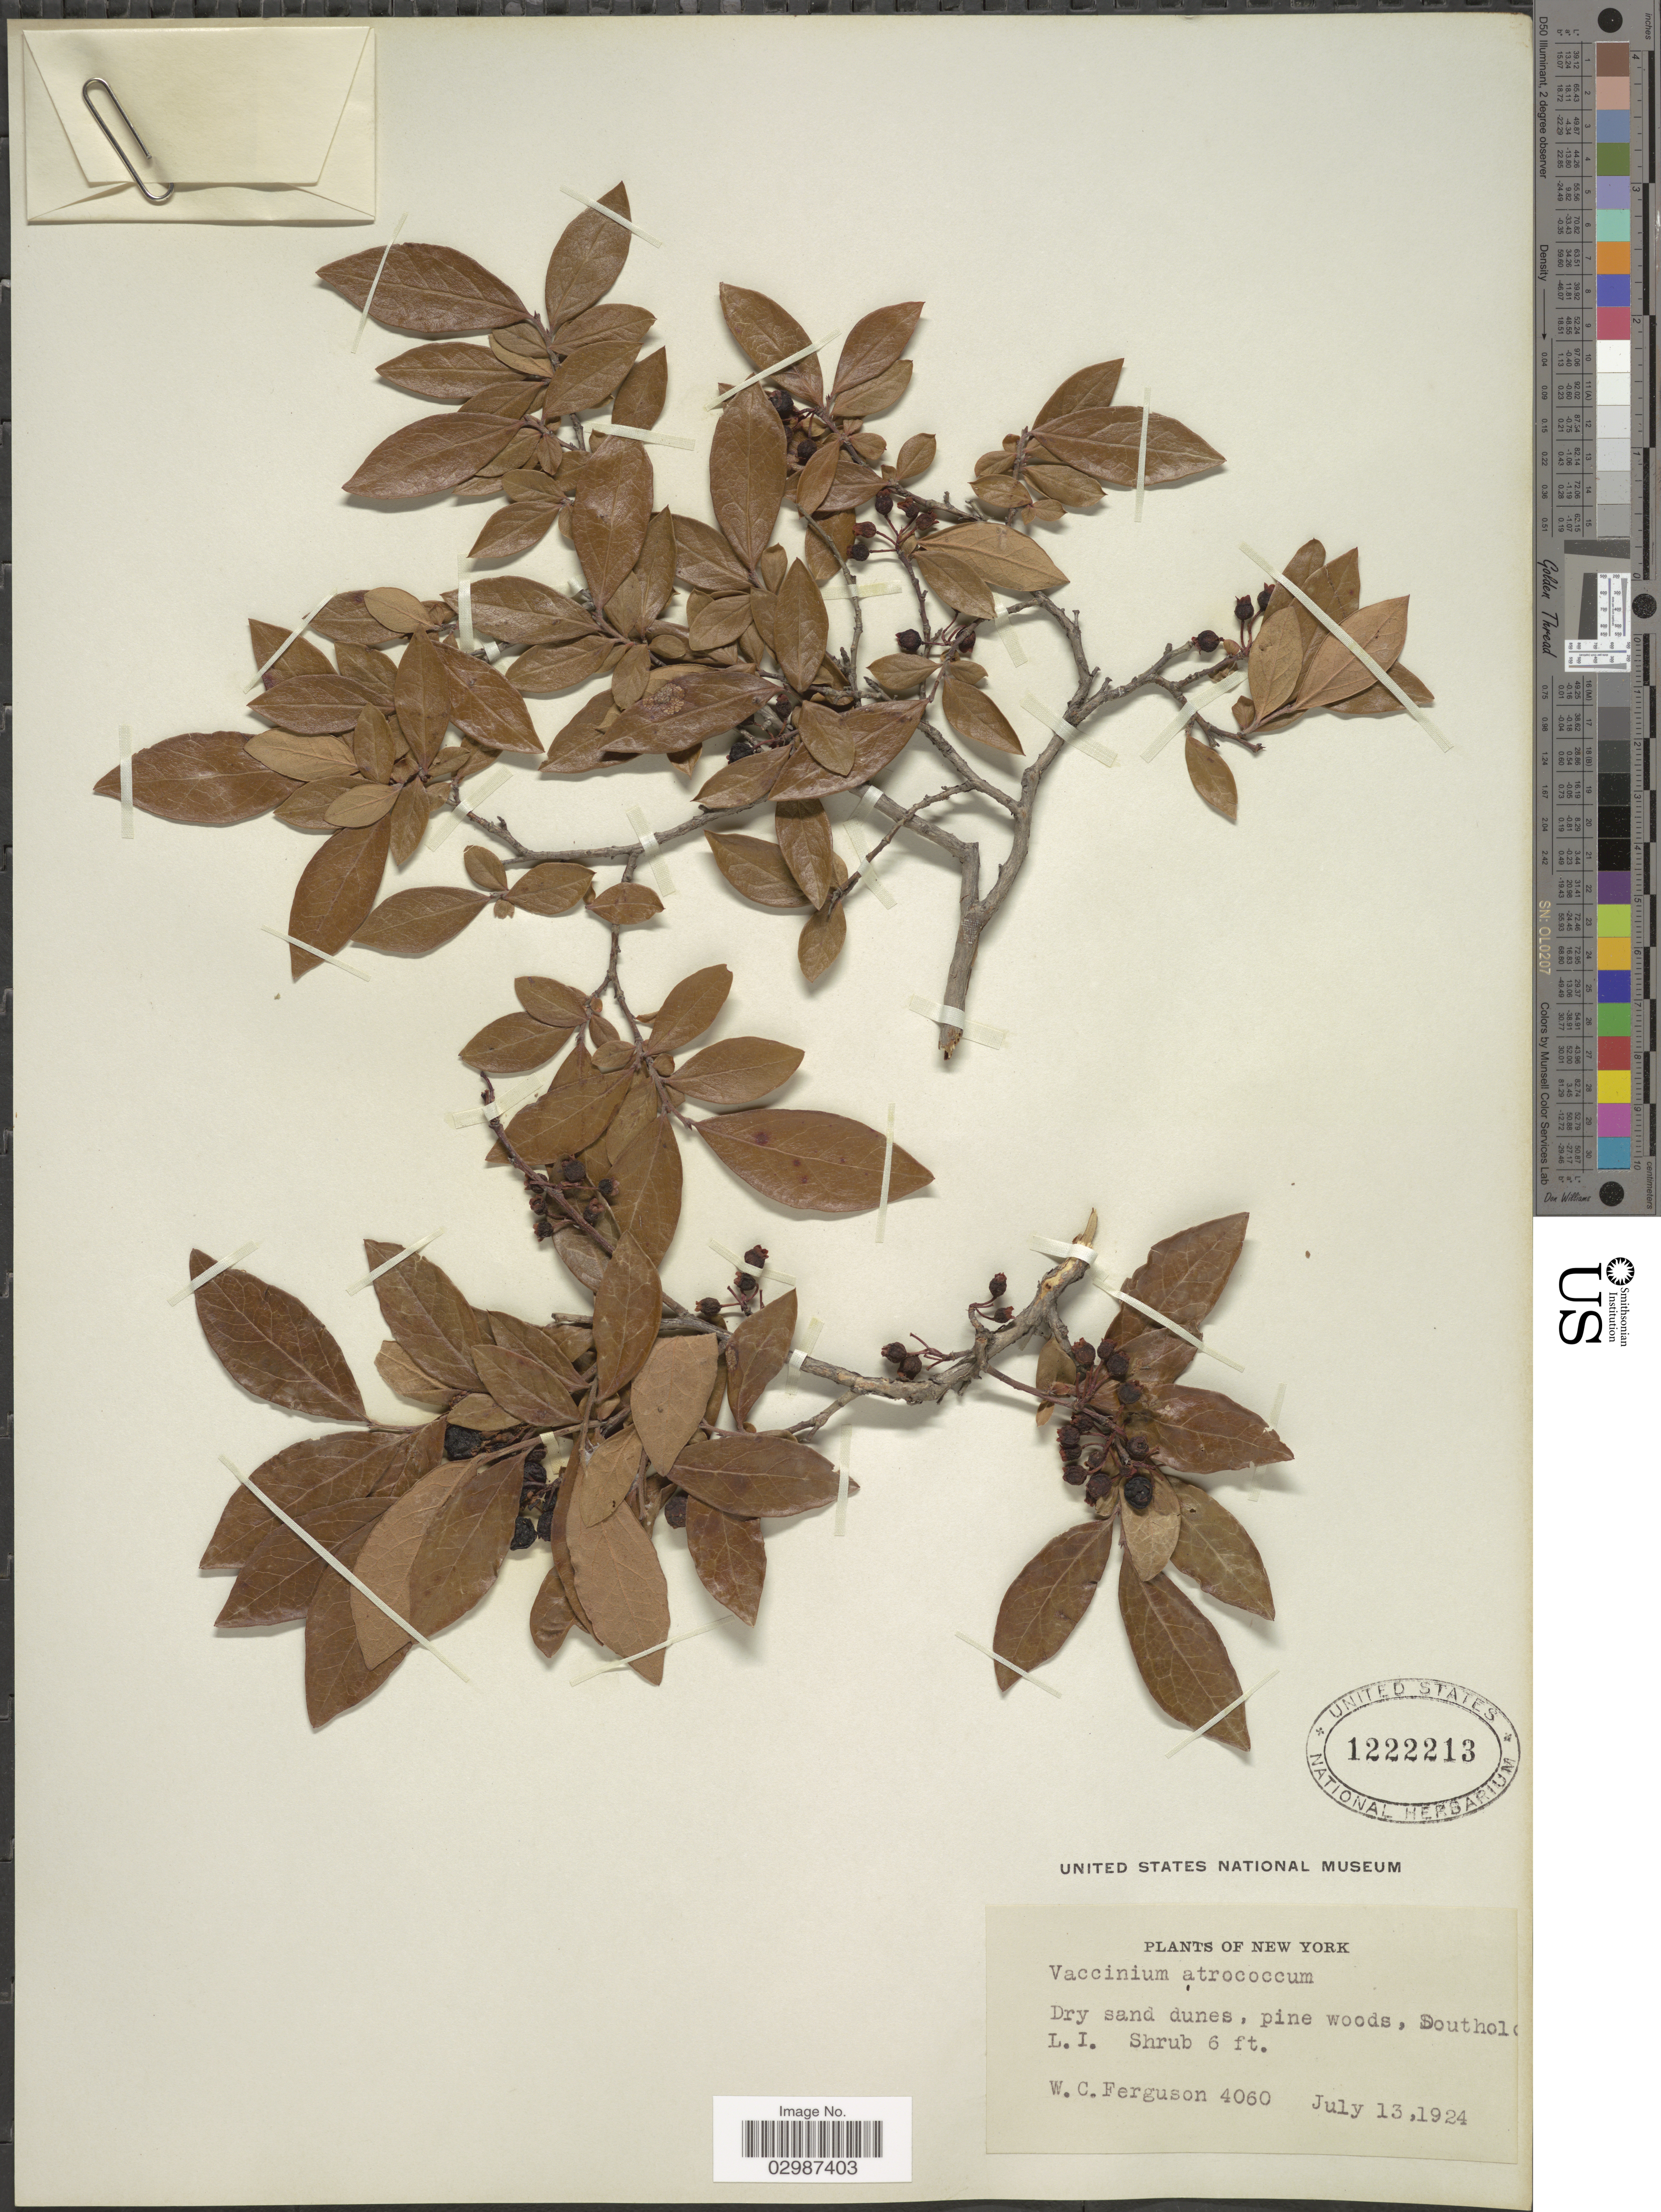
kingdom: Plantae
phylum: Tracheophyta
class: Magnoliopsida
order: Ericales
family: Ericaceae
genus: Vaccinium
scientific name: Vaccinium atrococcum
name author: (A. Gray) A. Heller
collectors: W. Ferguson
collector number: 4060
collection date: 1924-07-13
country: United States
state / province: New York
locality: Southold, L.I.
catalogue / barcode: US 1222213